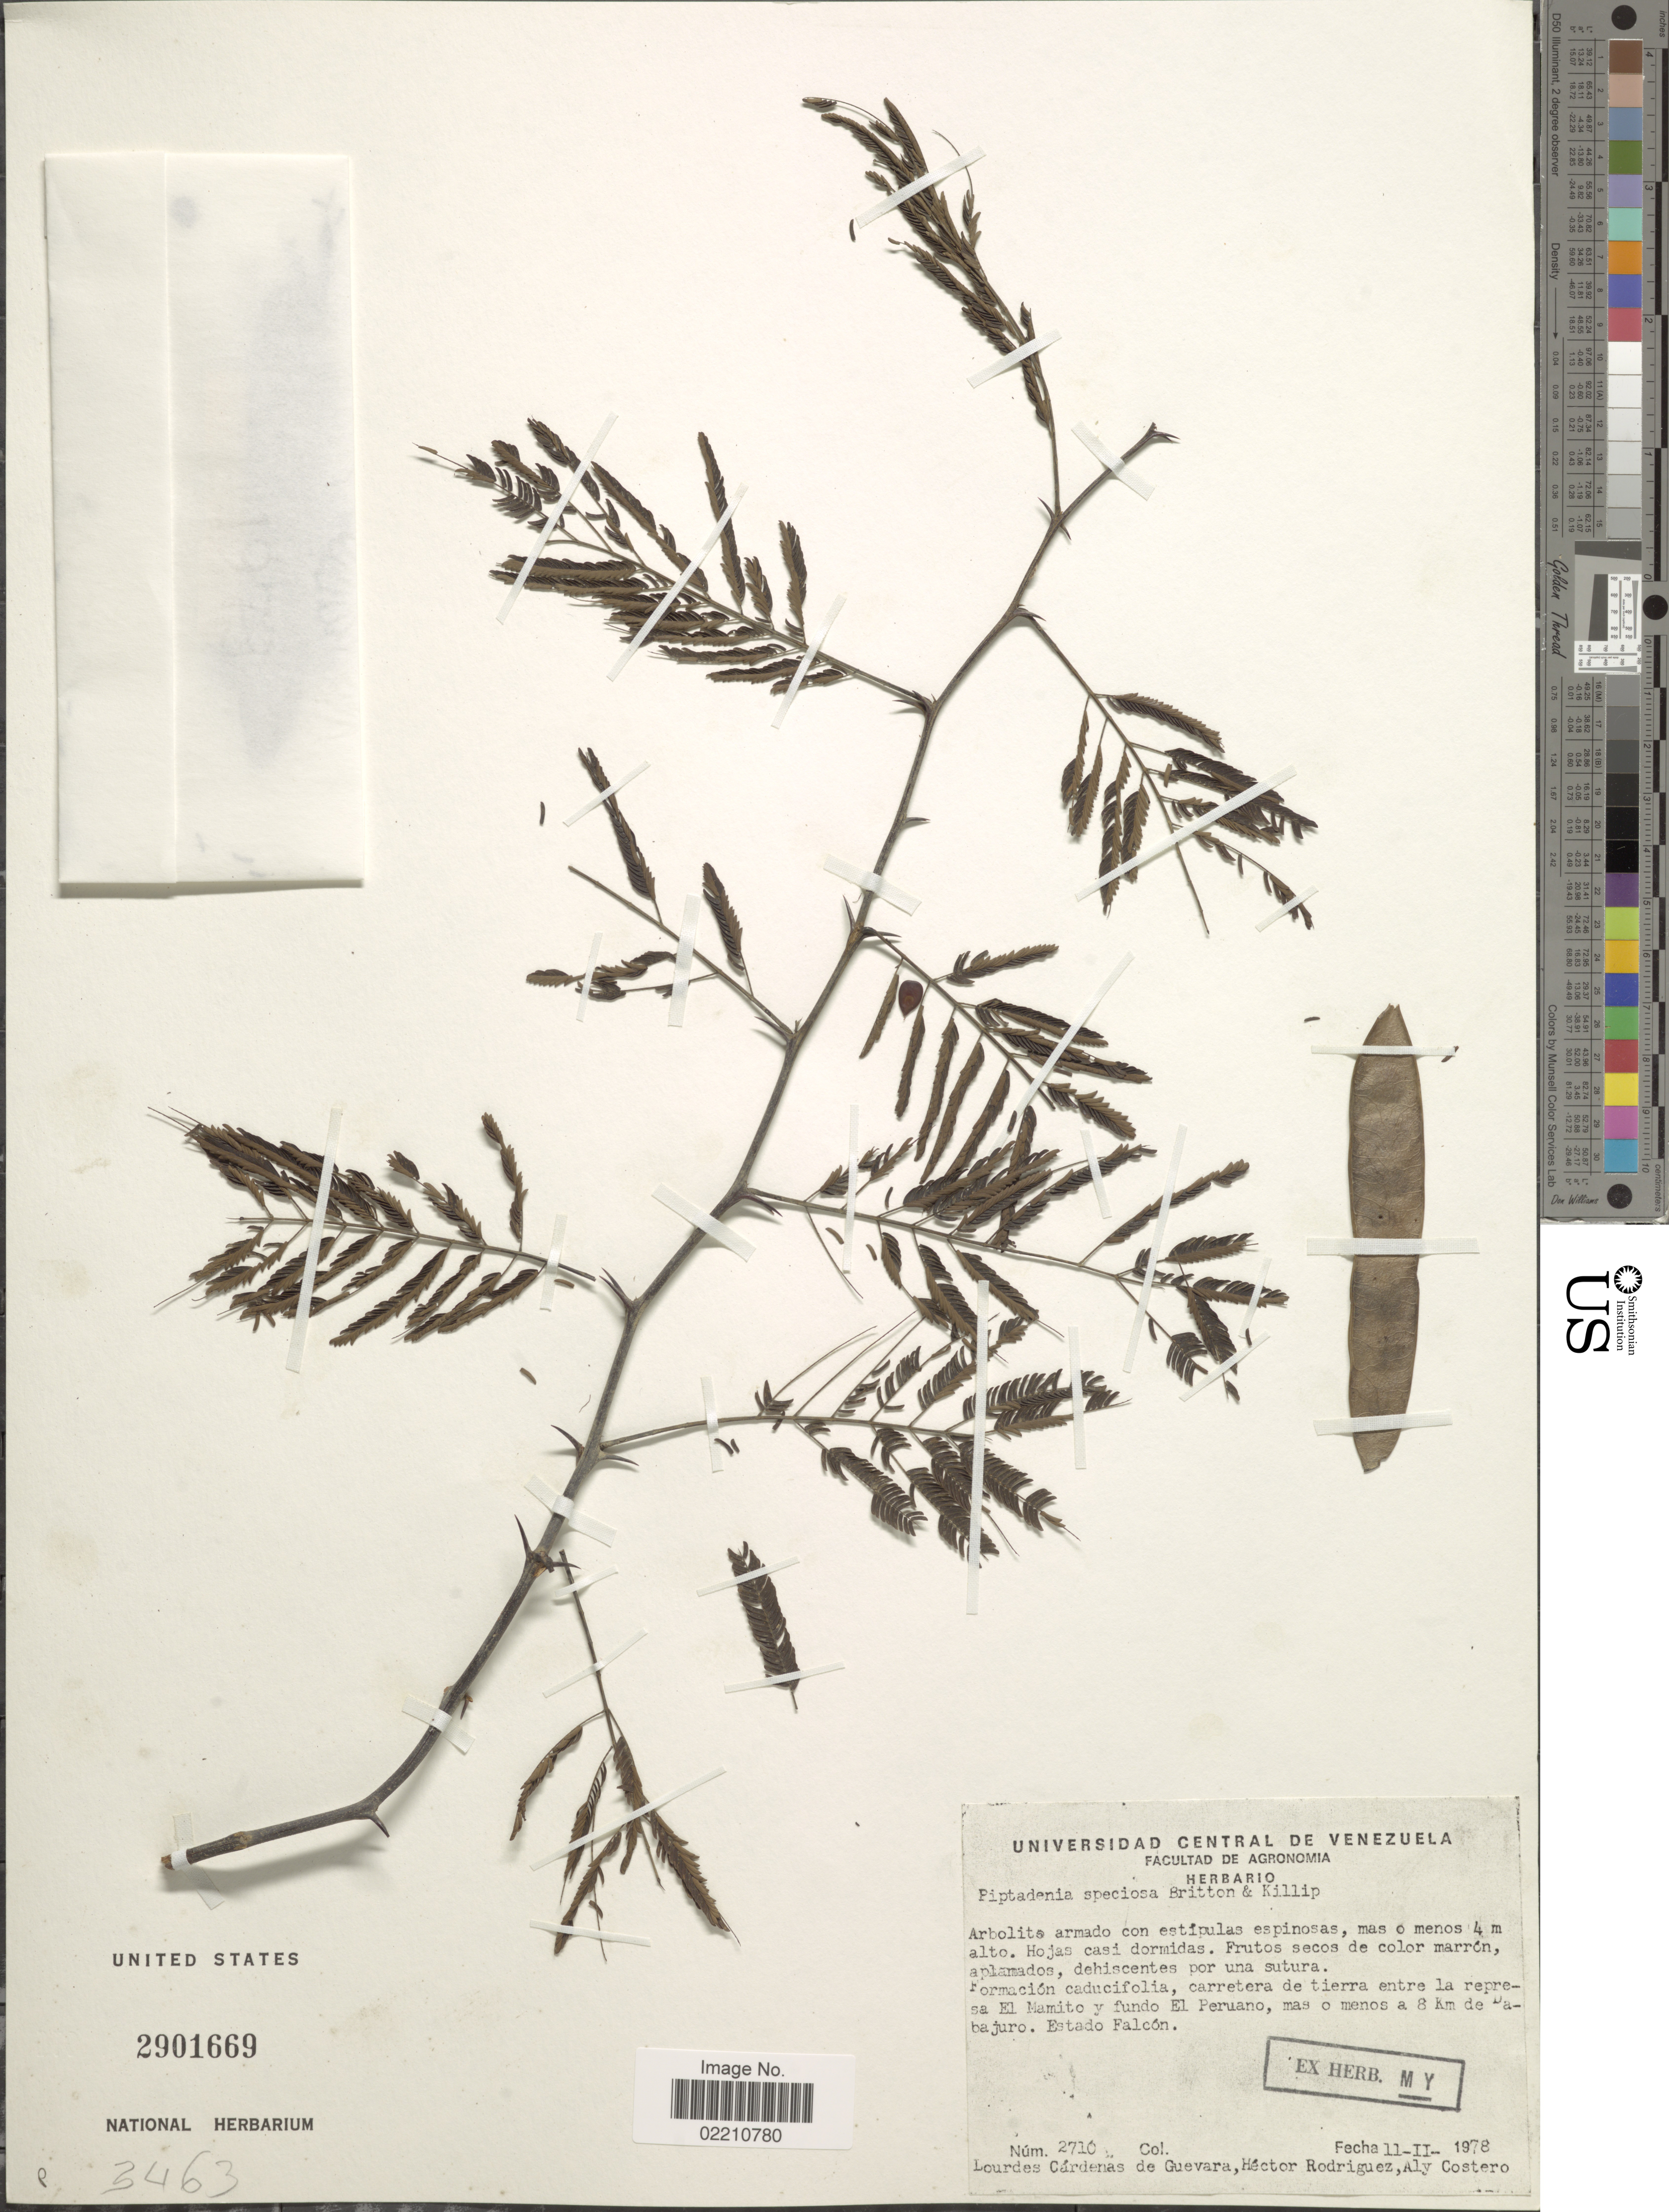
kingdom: Plantae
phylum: Tracheophyta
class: Magnoliopsida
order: Fabales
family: Fabaceae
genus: Lachesiodendron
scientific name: Lachesiodendron viridiflorum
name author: (Kunth) P.G. Ribeiro et al.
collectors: L. De Guevara, H. Rodríguez & A. Costero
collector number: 2710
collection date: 1978-02-11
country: Venezuela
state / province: Falcón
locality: Formación caducifolia, carretera de tierra entre la represa El mamito y fundo El Peruano, mas o menos a 8 km de Dabajuro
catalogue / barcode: US 2901669